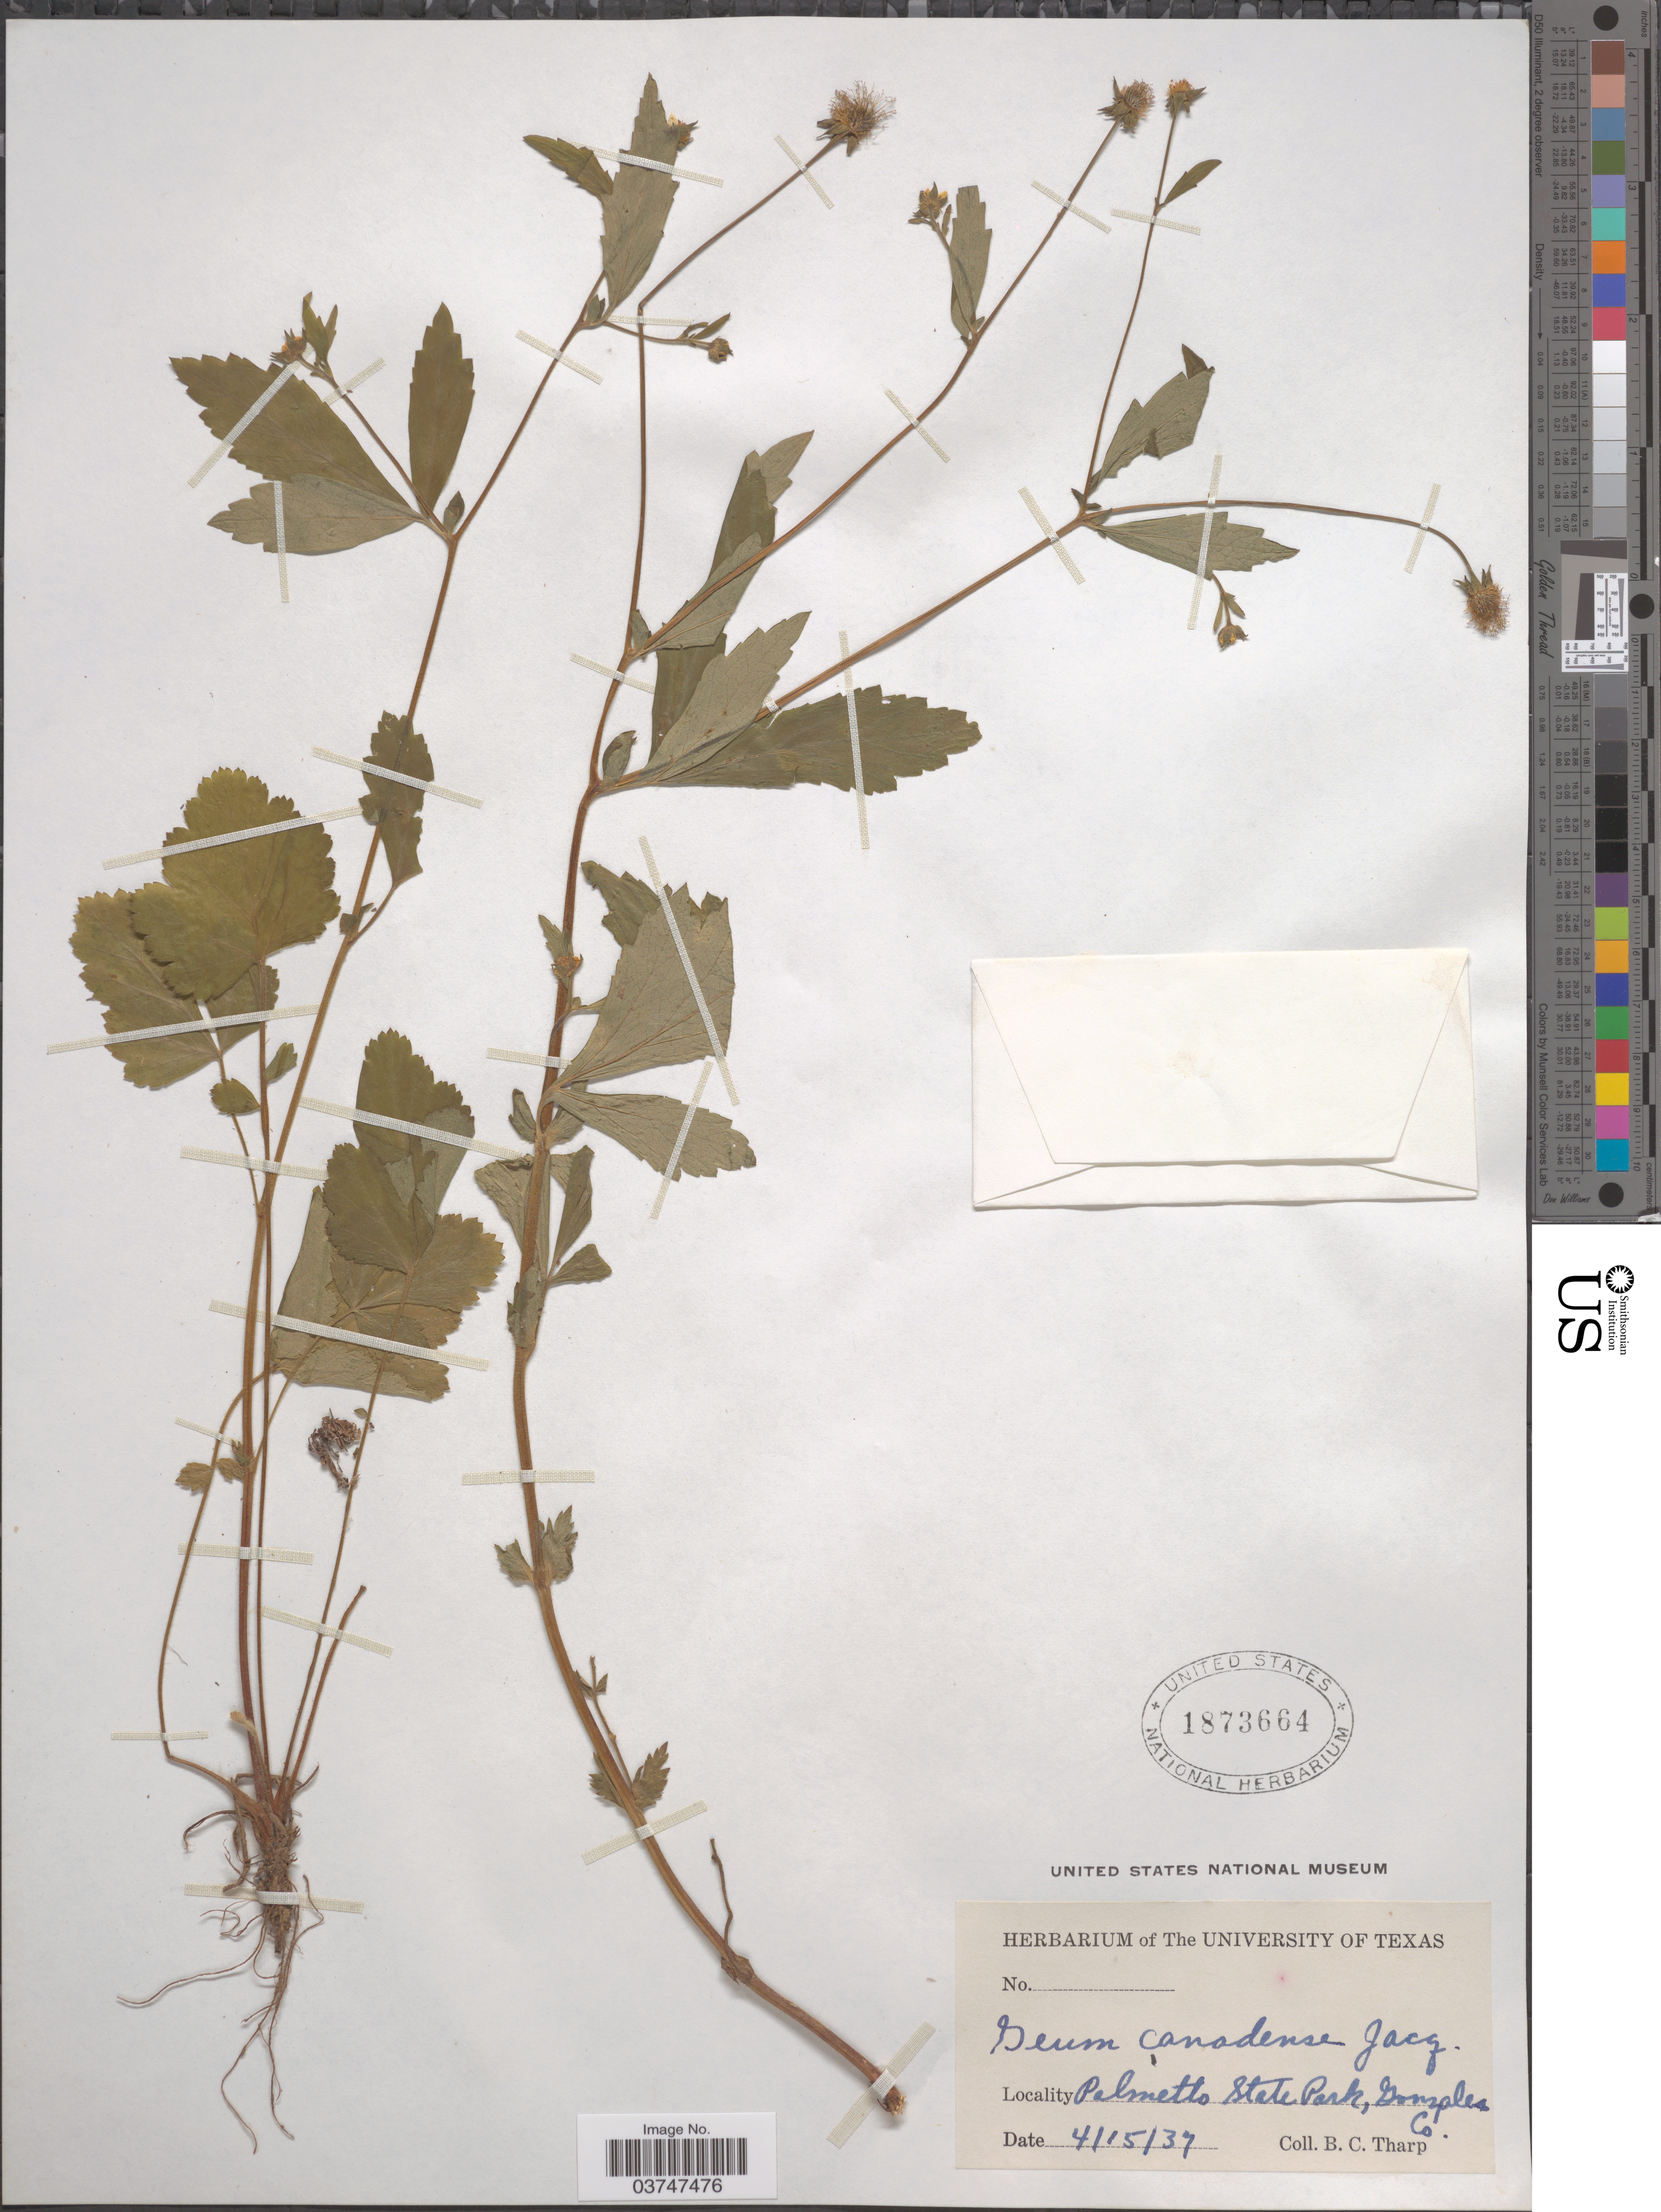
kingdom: Plantae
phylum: Tracheophyta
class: Magnoliopsida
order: Rosales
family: Rosaceae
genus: Geum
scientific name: Geum canadense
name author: Jacq.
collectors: B. C. Tharp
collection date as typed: Transcribed d/m/y: 15/4/37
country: United States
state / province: Texas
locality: Palmetto State Park, Gonzales Co.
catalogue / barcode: US 1873664